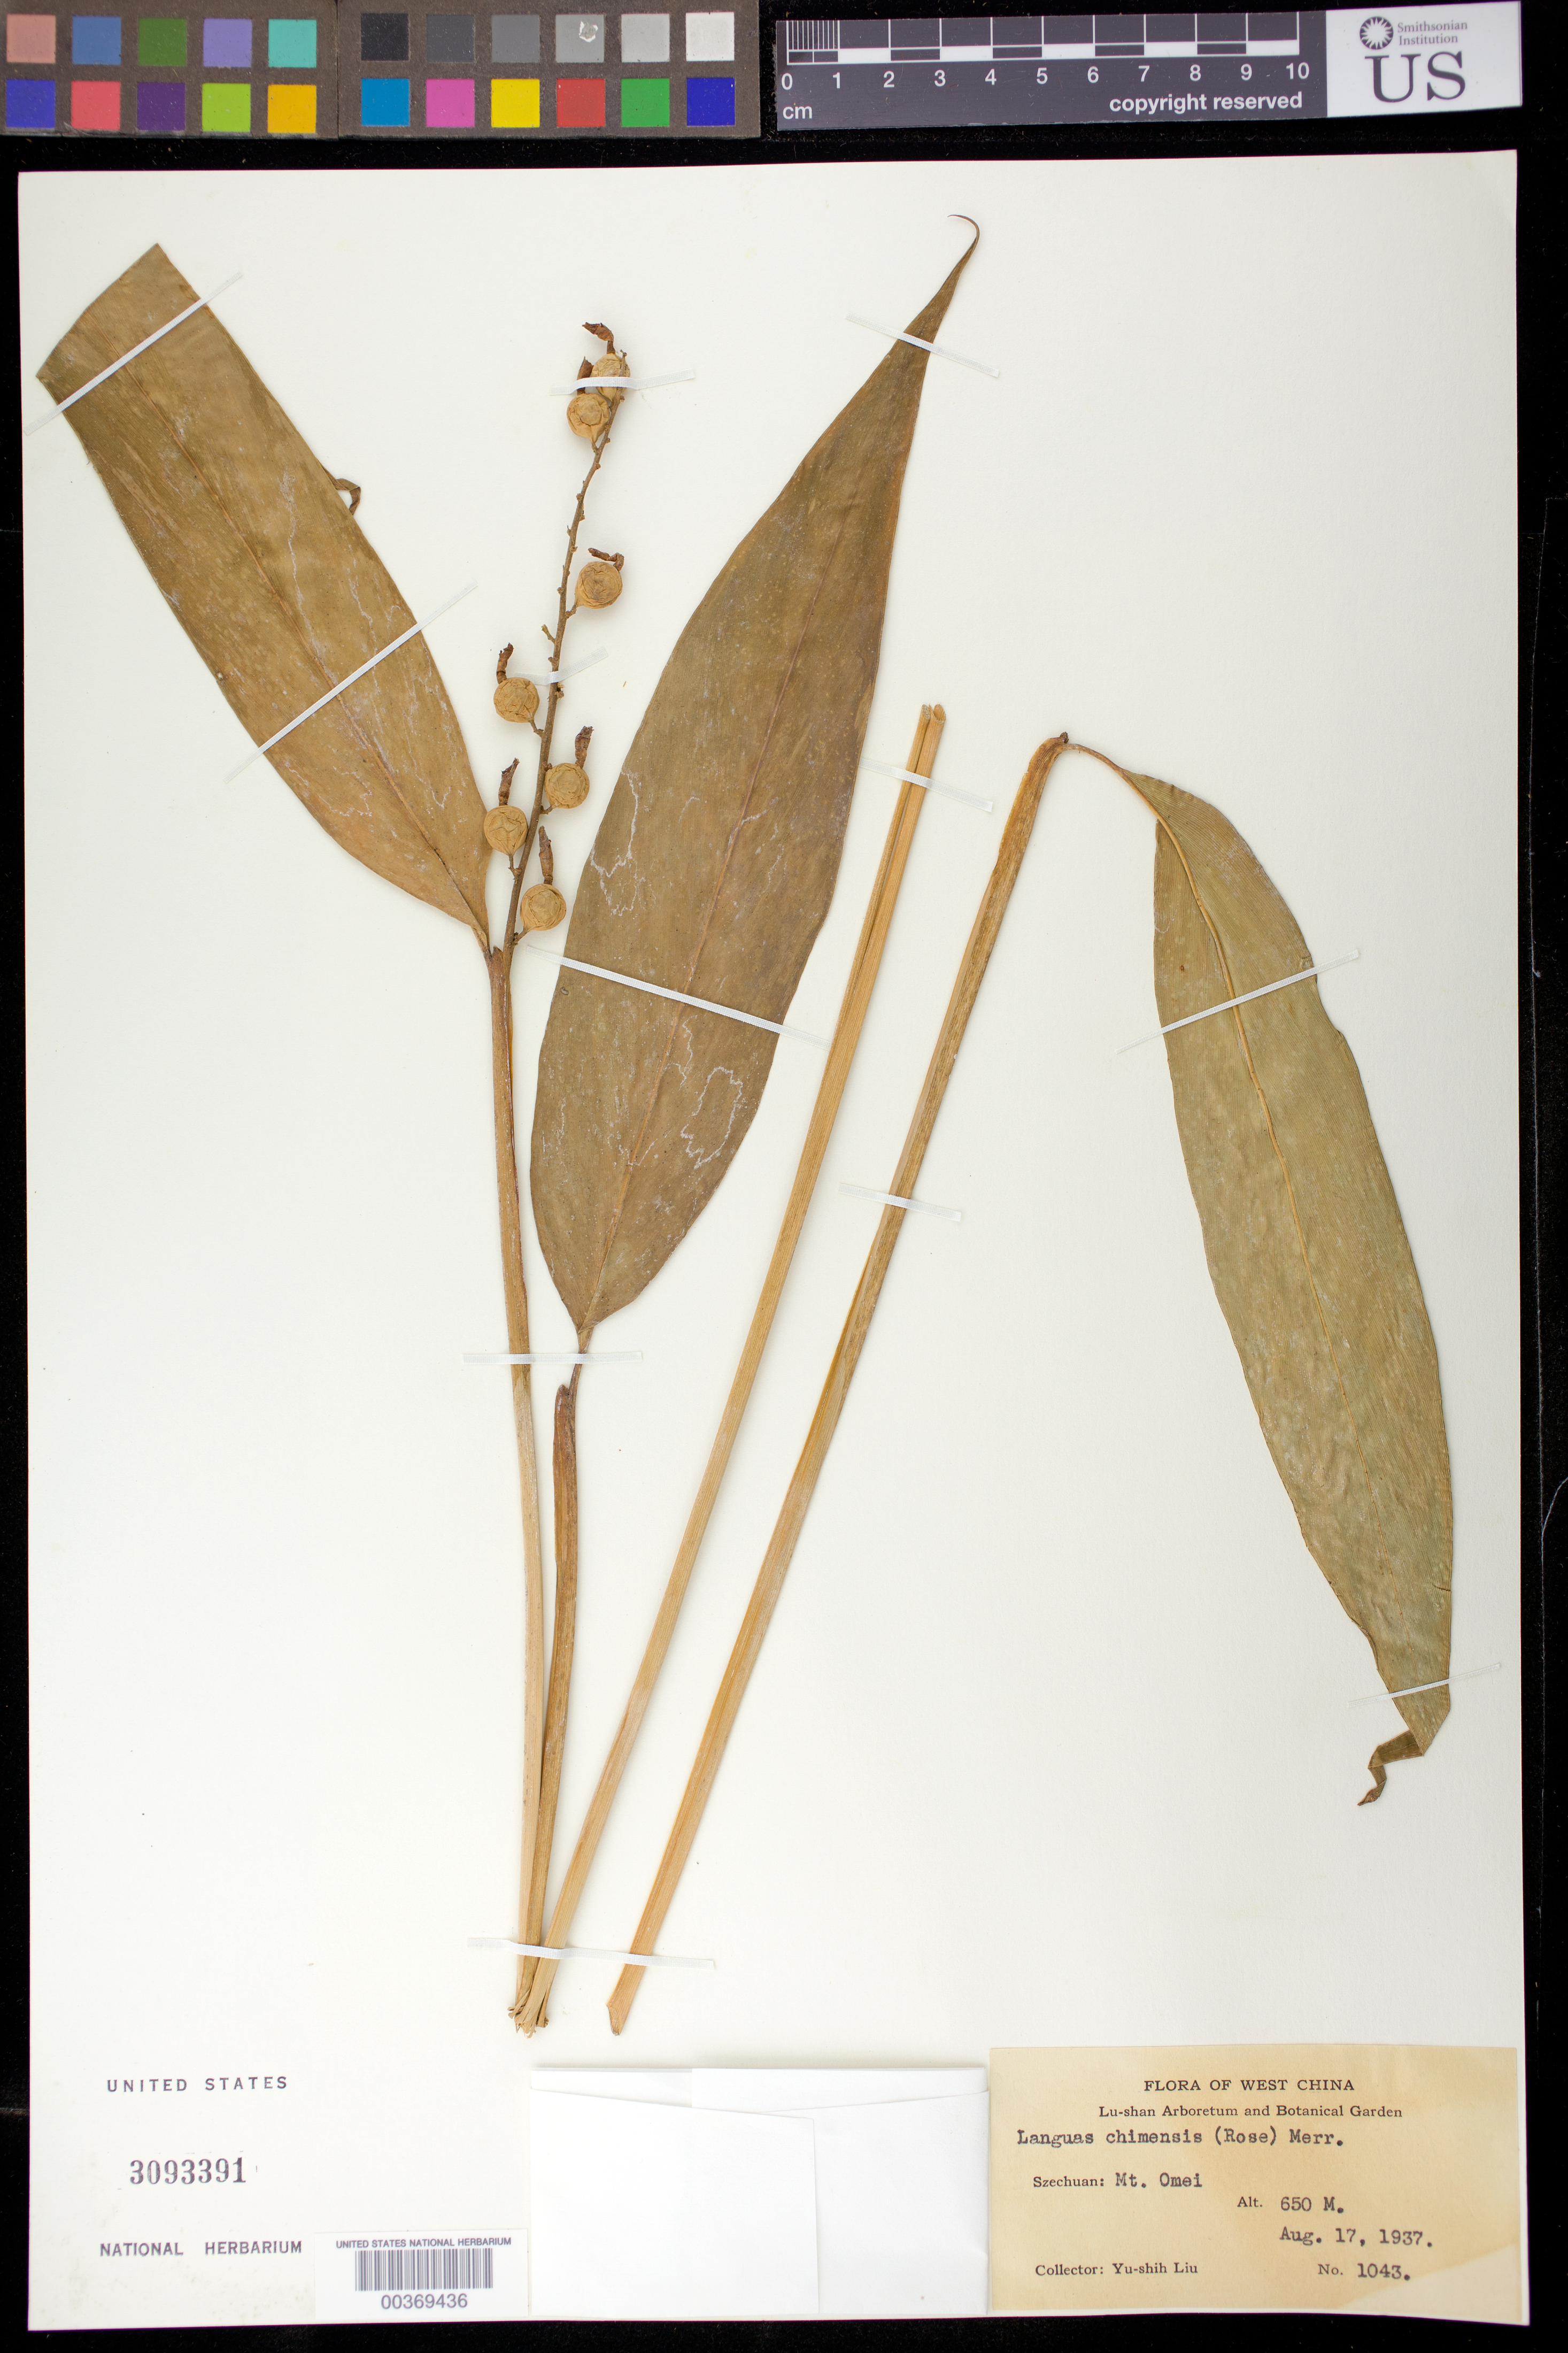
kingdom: Plantae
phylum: Tracheophyta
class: Liliopsida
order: Zingiberales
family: Zingiberaceae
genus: Alpinia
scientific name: Alpinia chinensis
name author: (Retz.) Roscoe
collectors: Y.-S. Liu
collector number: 1043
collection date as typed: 17 Aug 1937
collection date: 1937-08-17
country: China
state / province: Sichuan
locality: Flora of w china, szechuan: mt. omei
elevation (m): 650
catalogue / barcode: US 3093391